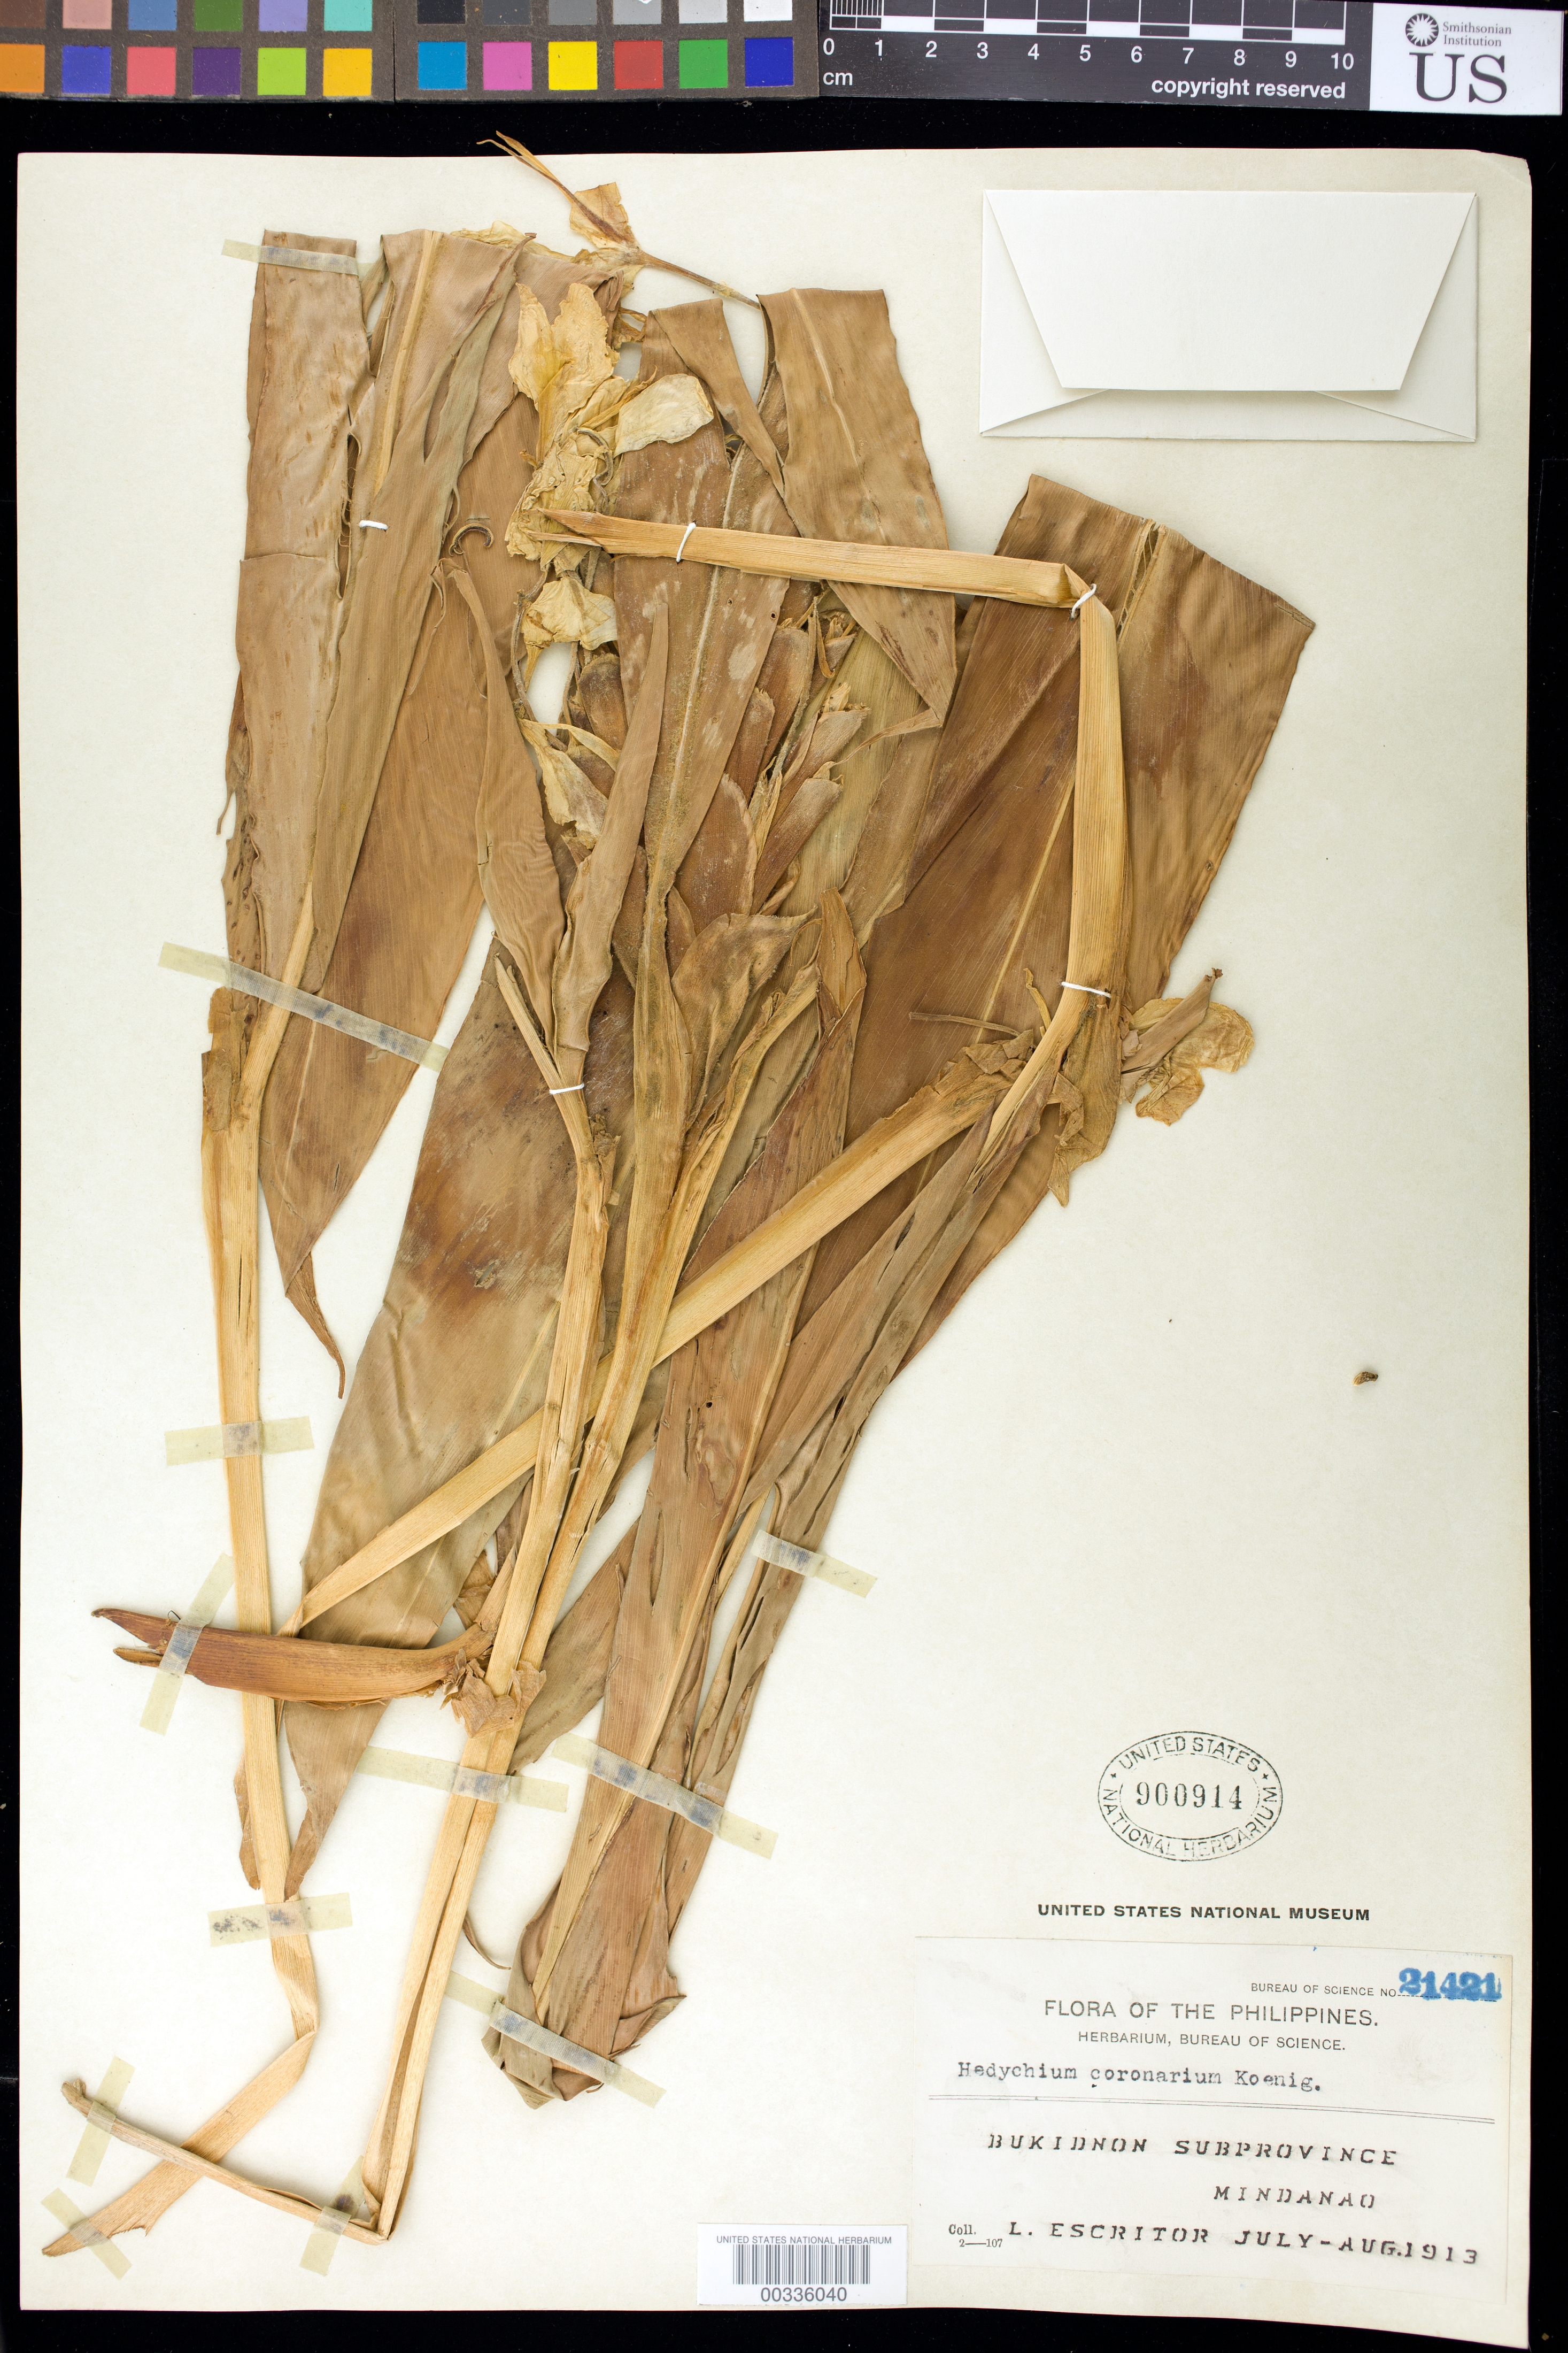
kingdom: Plantae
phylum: Tracheophyta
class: Liliopsida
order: Zingiberales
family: Zingiberaceae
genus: Hedychium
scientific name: Hedychium coronarium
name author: J. Koenig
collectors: L. Escritor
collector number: Bur. Sci. 21421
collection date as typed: Jul 1913 to -- Aug 1913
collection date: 1913-07/1913-08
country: Philippines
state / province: Northern Mindanao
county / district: Bukidnon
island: Mindanao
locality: Bukidnon subprovince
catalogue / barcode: US 900914